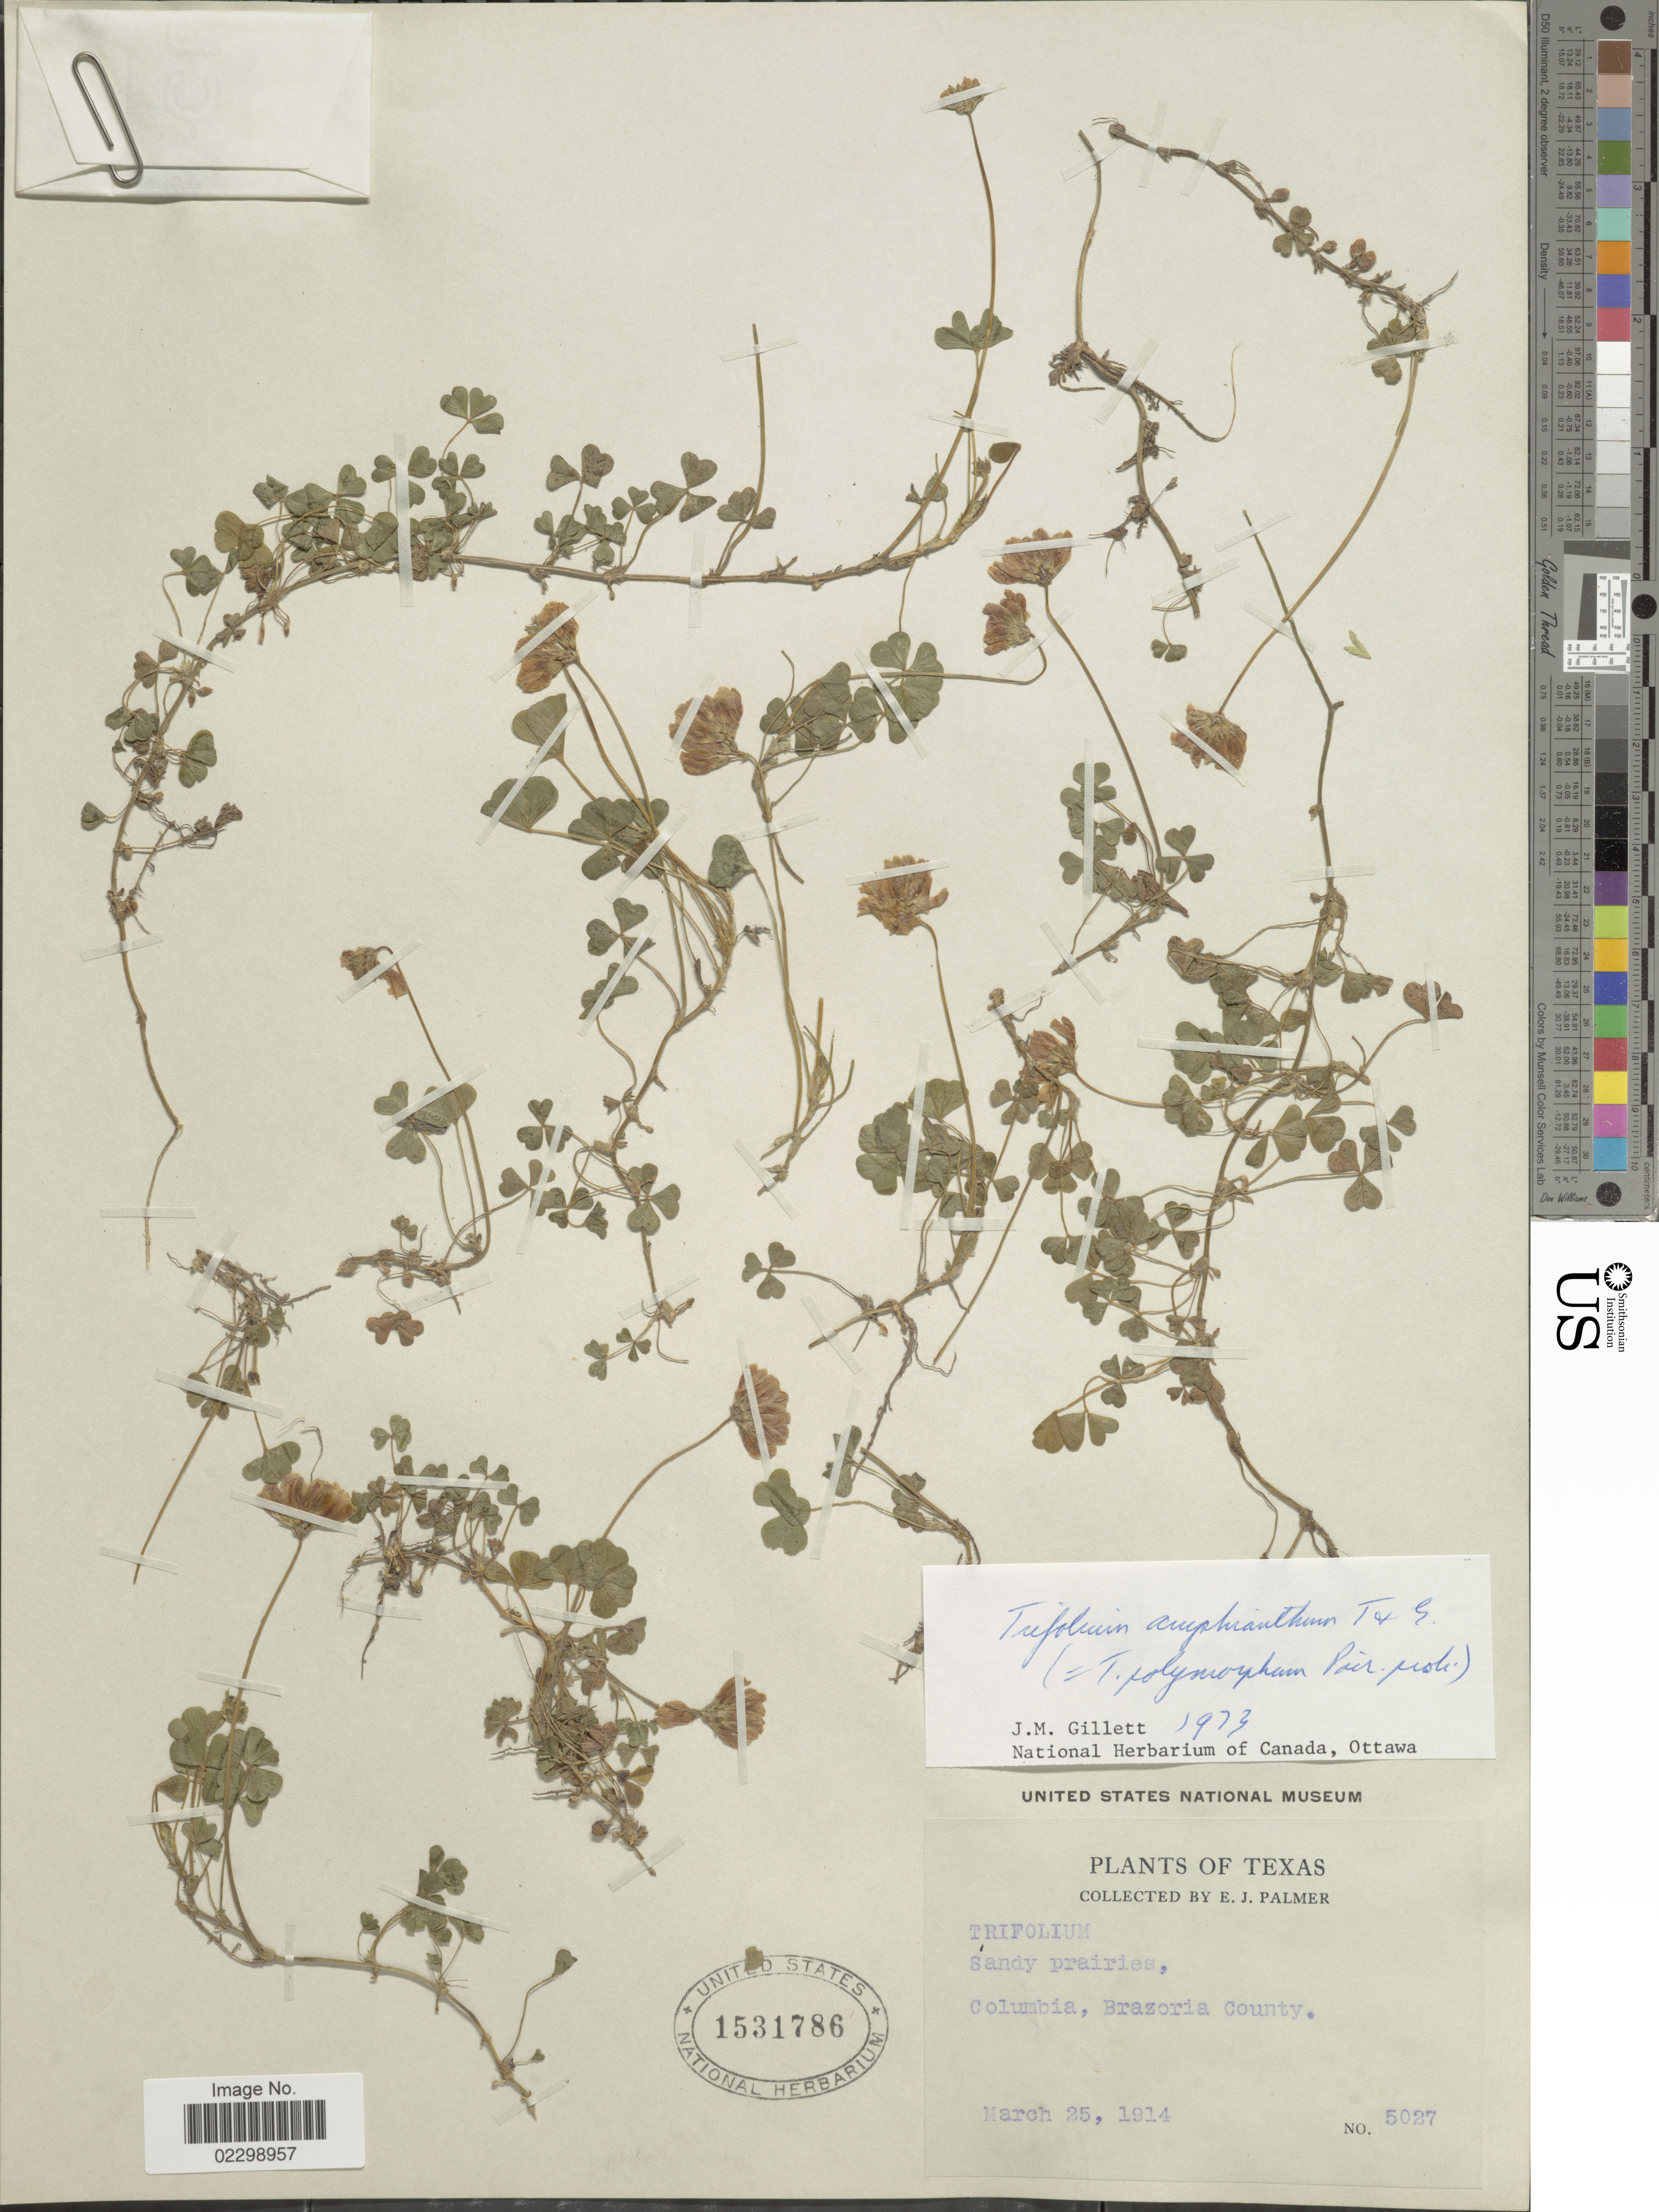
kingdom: Plantae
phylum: Tracheophyta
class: Magnoliopsida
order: Fabales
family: Fabaceae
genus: Trifolium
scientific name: Trifolium strictum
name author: L.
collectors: E. J. Palmer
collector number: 5027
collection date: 1914-03-25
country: United States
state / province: Texas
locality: Sandy prairies, Columbia, Brazoria County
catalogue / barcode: US 1531786